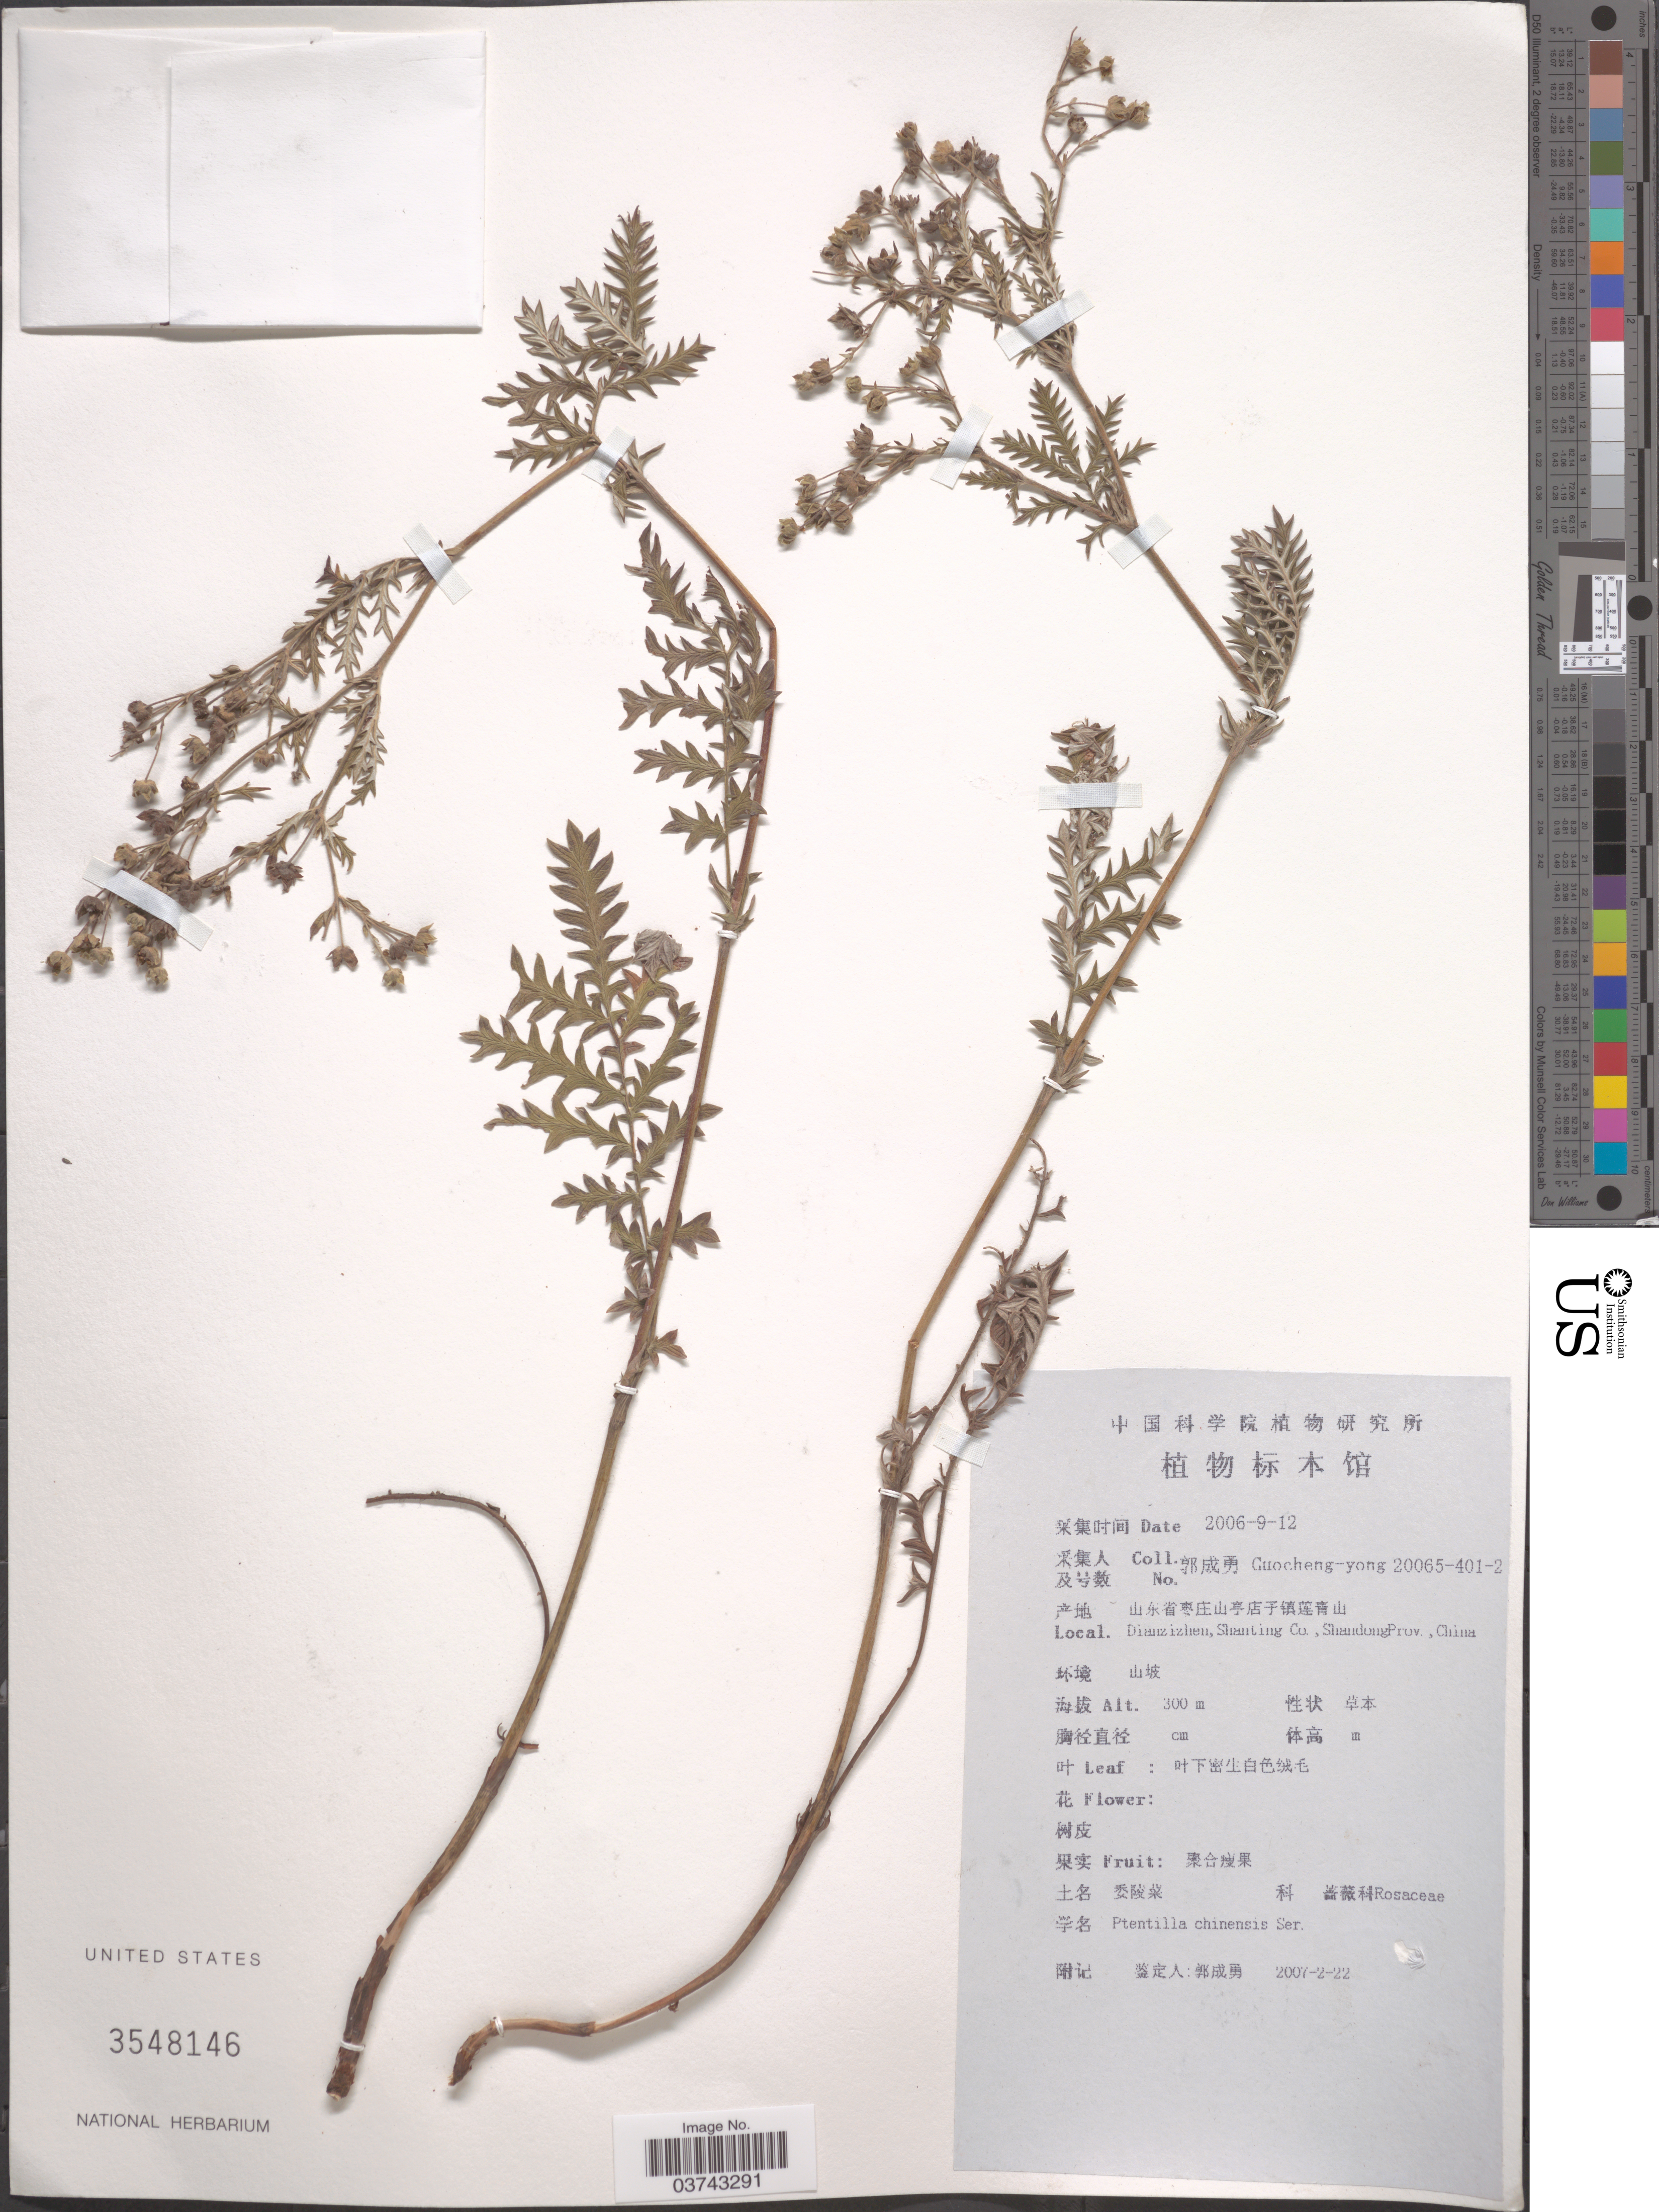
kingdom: Plantae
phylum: Tracheophyta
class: Magnoliopsida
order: Rosales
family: Rosaceae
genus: Potentilla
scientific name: Potentilla chinensis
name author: Ser.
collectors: Guo cheng-yong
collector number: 20065-401-2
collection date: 2006-09-12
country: China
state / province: Shandong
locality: Dianzizhen, Shanting Co.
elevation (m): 300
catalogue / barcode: US 3548146